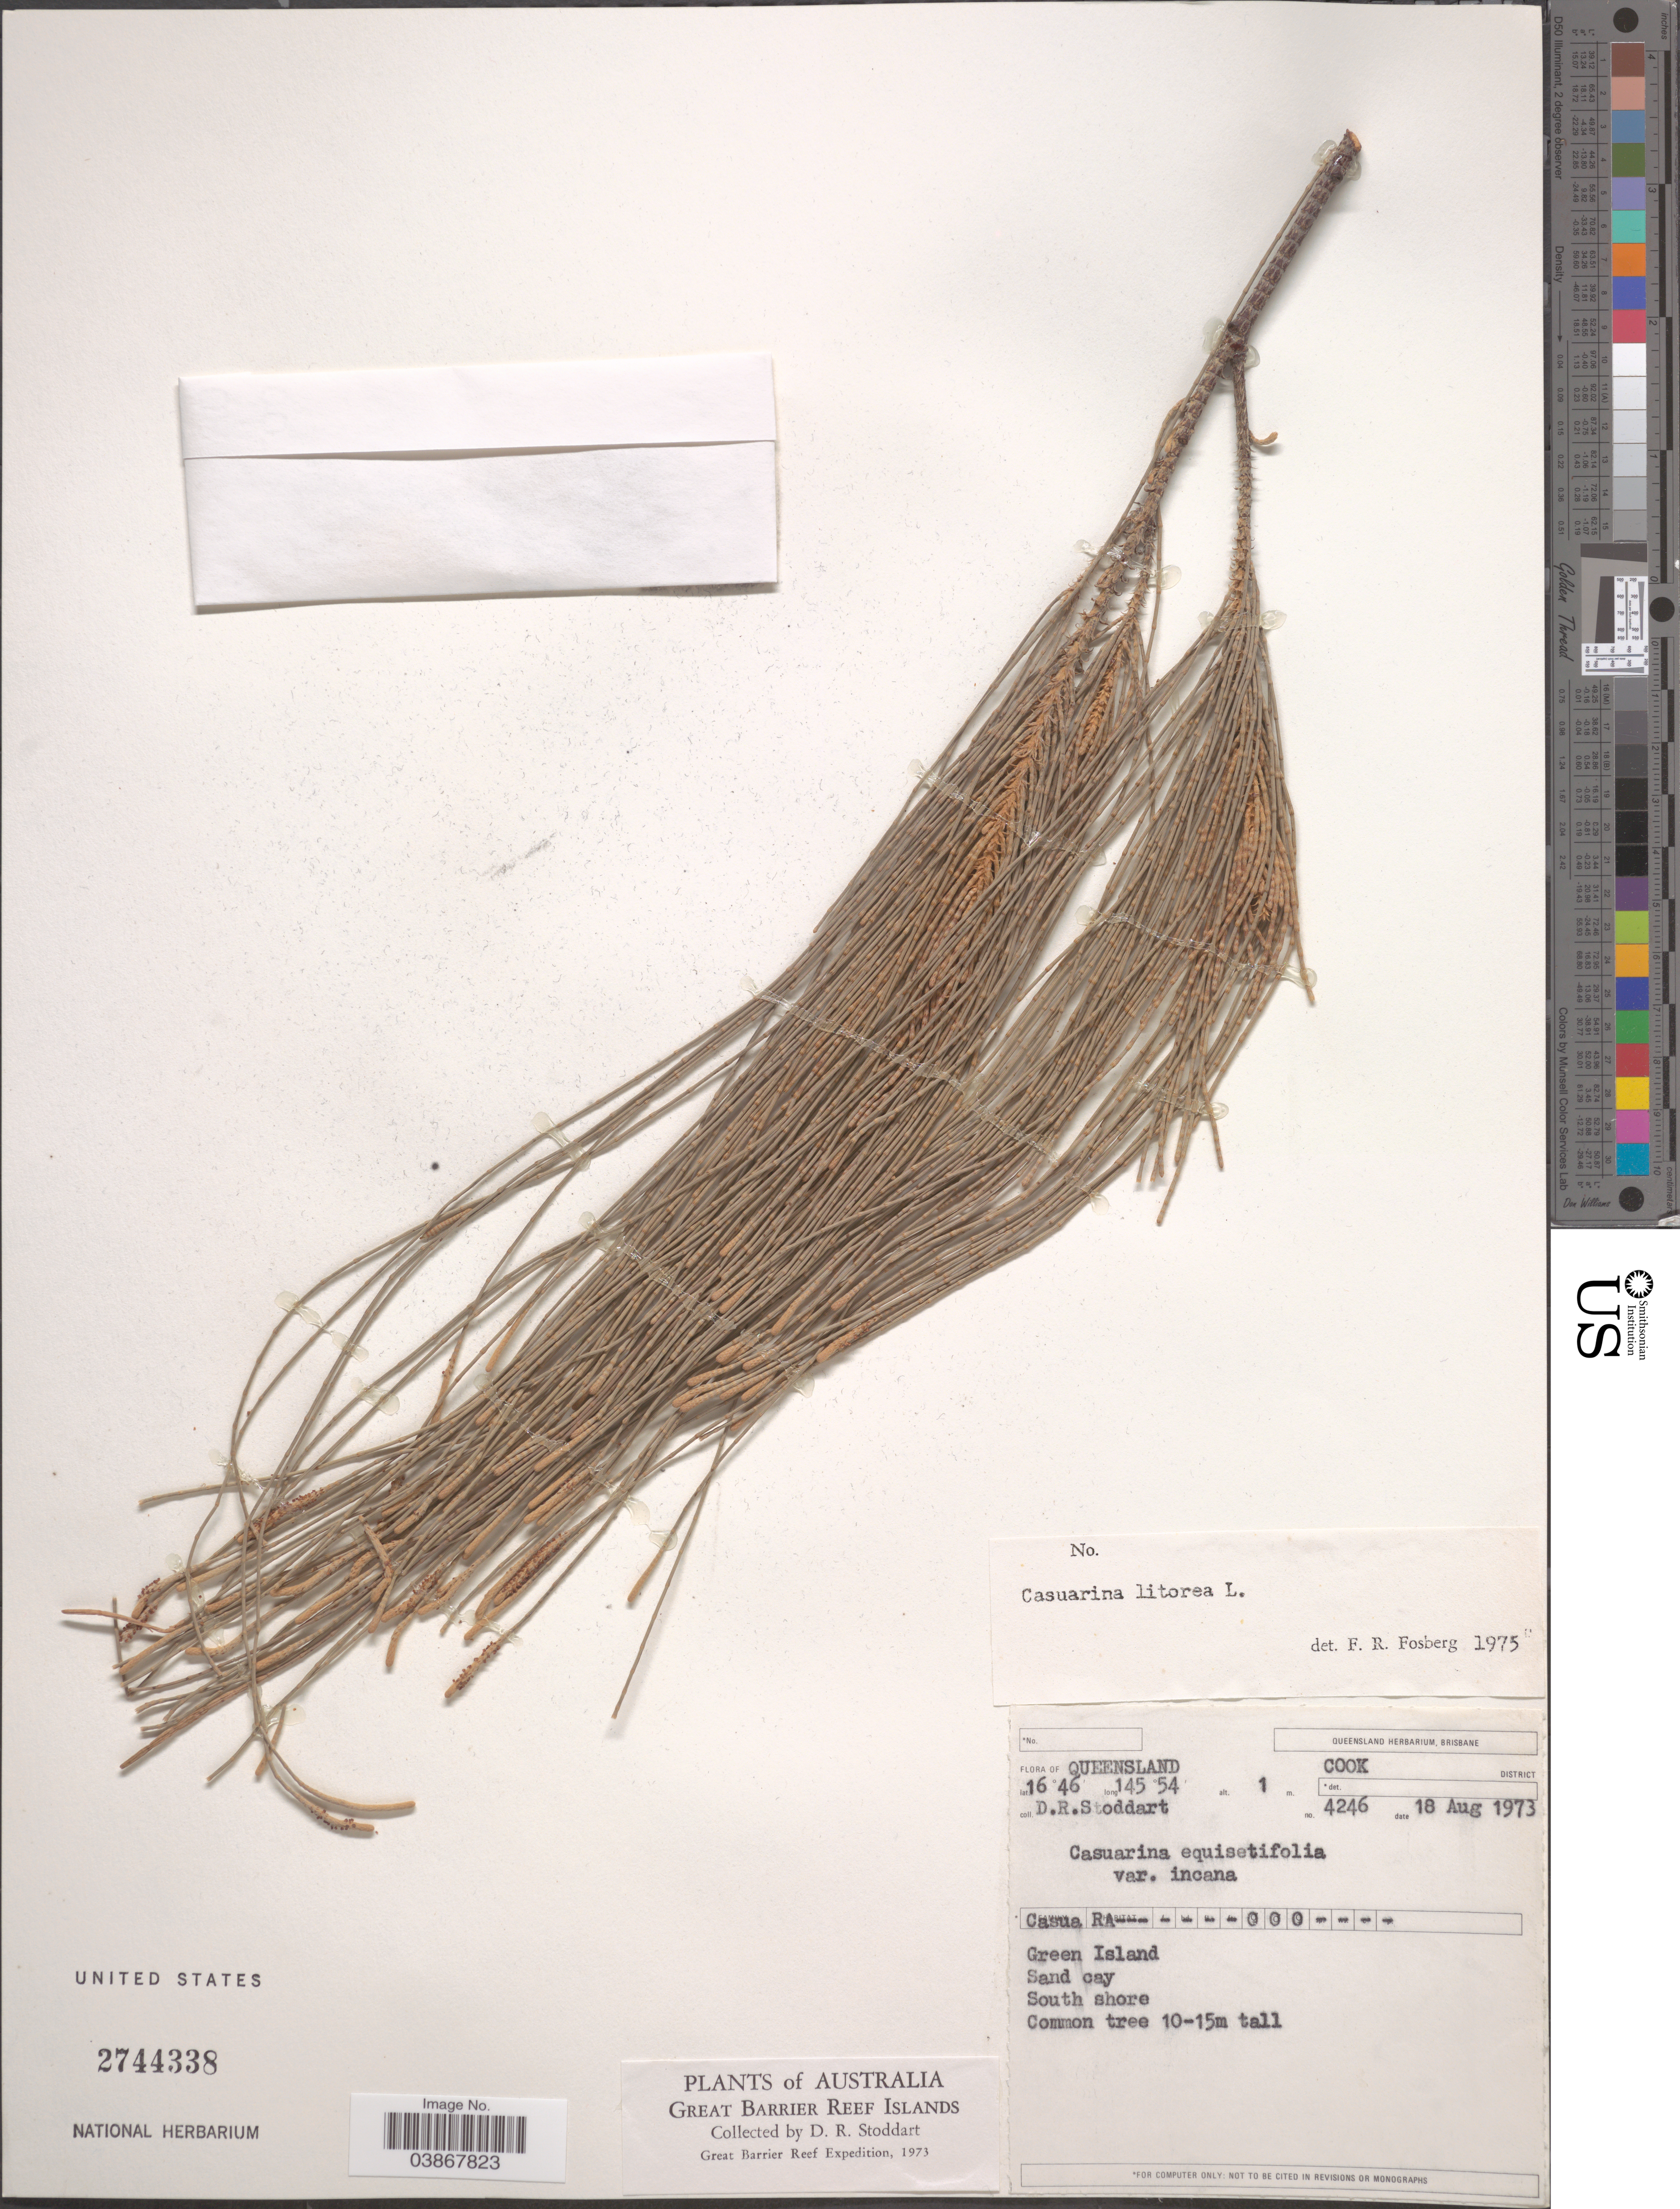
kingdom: Plantae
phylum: Tracheophyta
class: Magnoliopsida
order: Fagales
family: Casuarinaceae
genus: Casuarina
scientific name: Casuarina equisetifolia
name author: L.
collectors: D. R. Stoddart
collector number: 4246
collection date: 1973-08-18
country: Australia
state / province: Queensland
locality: Cook District. Green Island, south shore. Great Barrier Reef Islands.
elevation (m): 1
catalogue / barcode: US 2744338